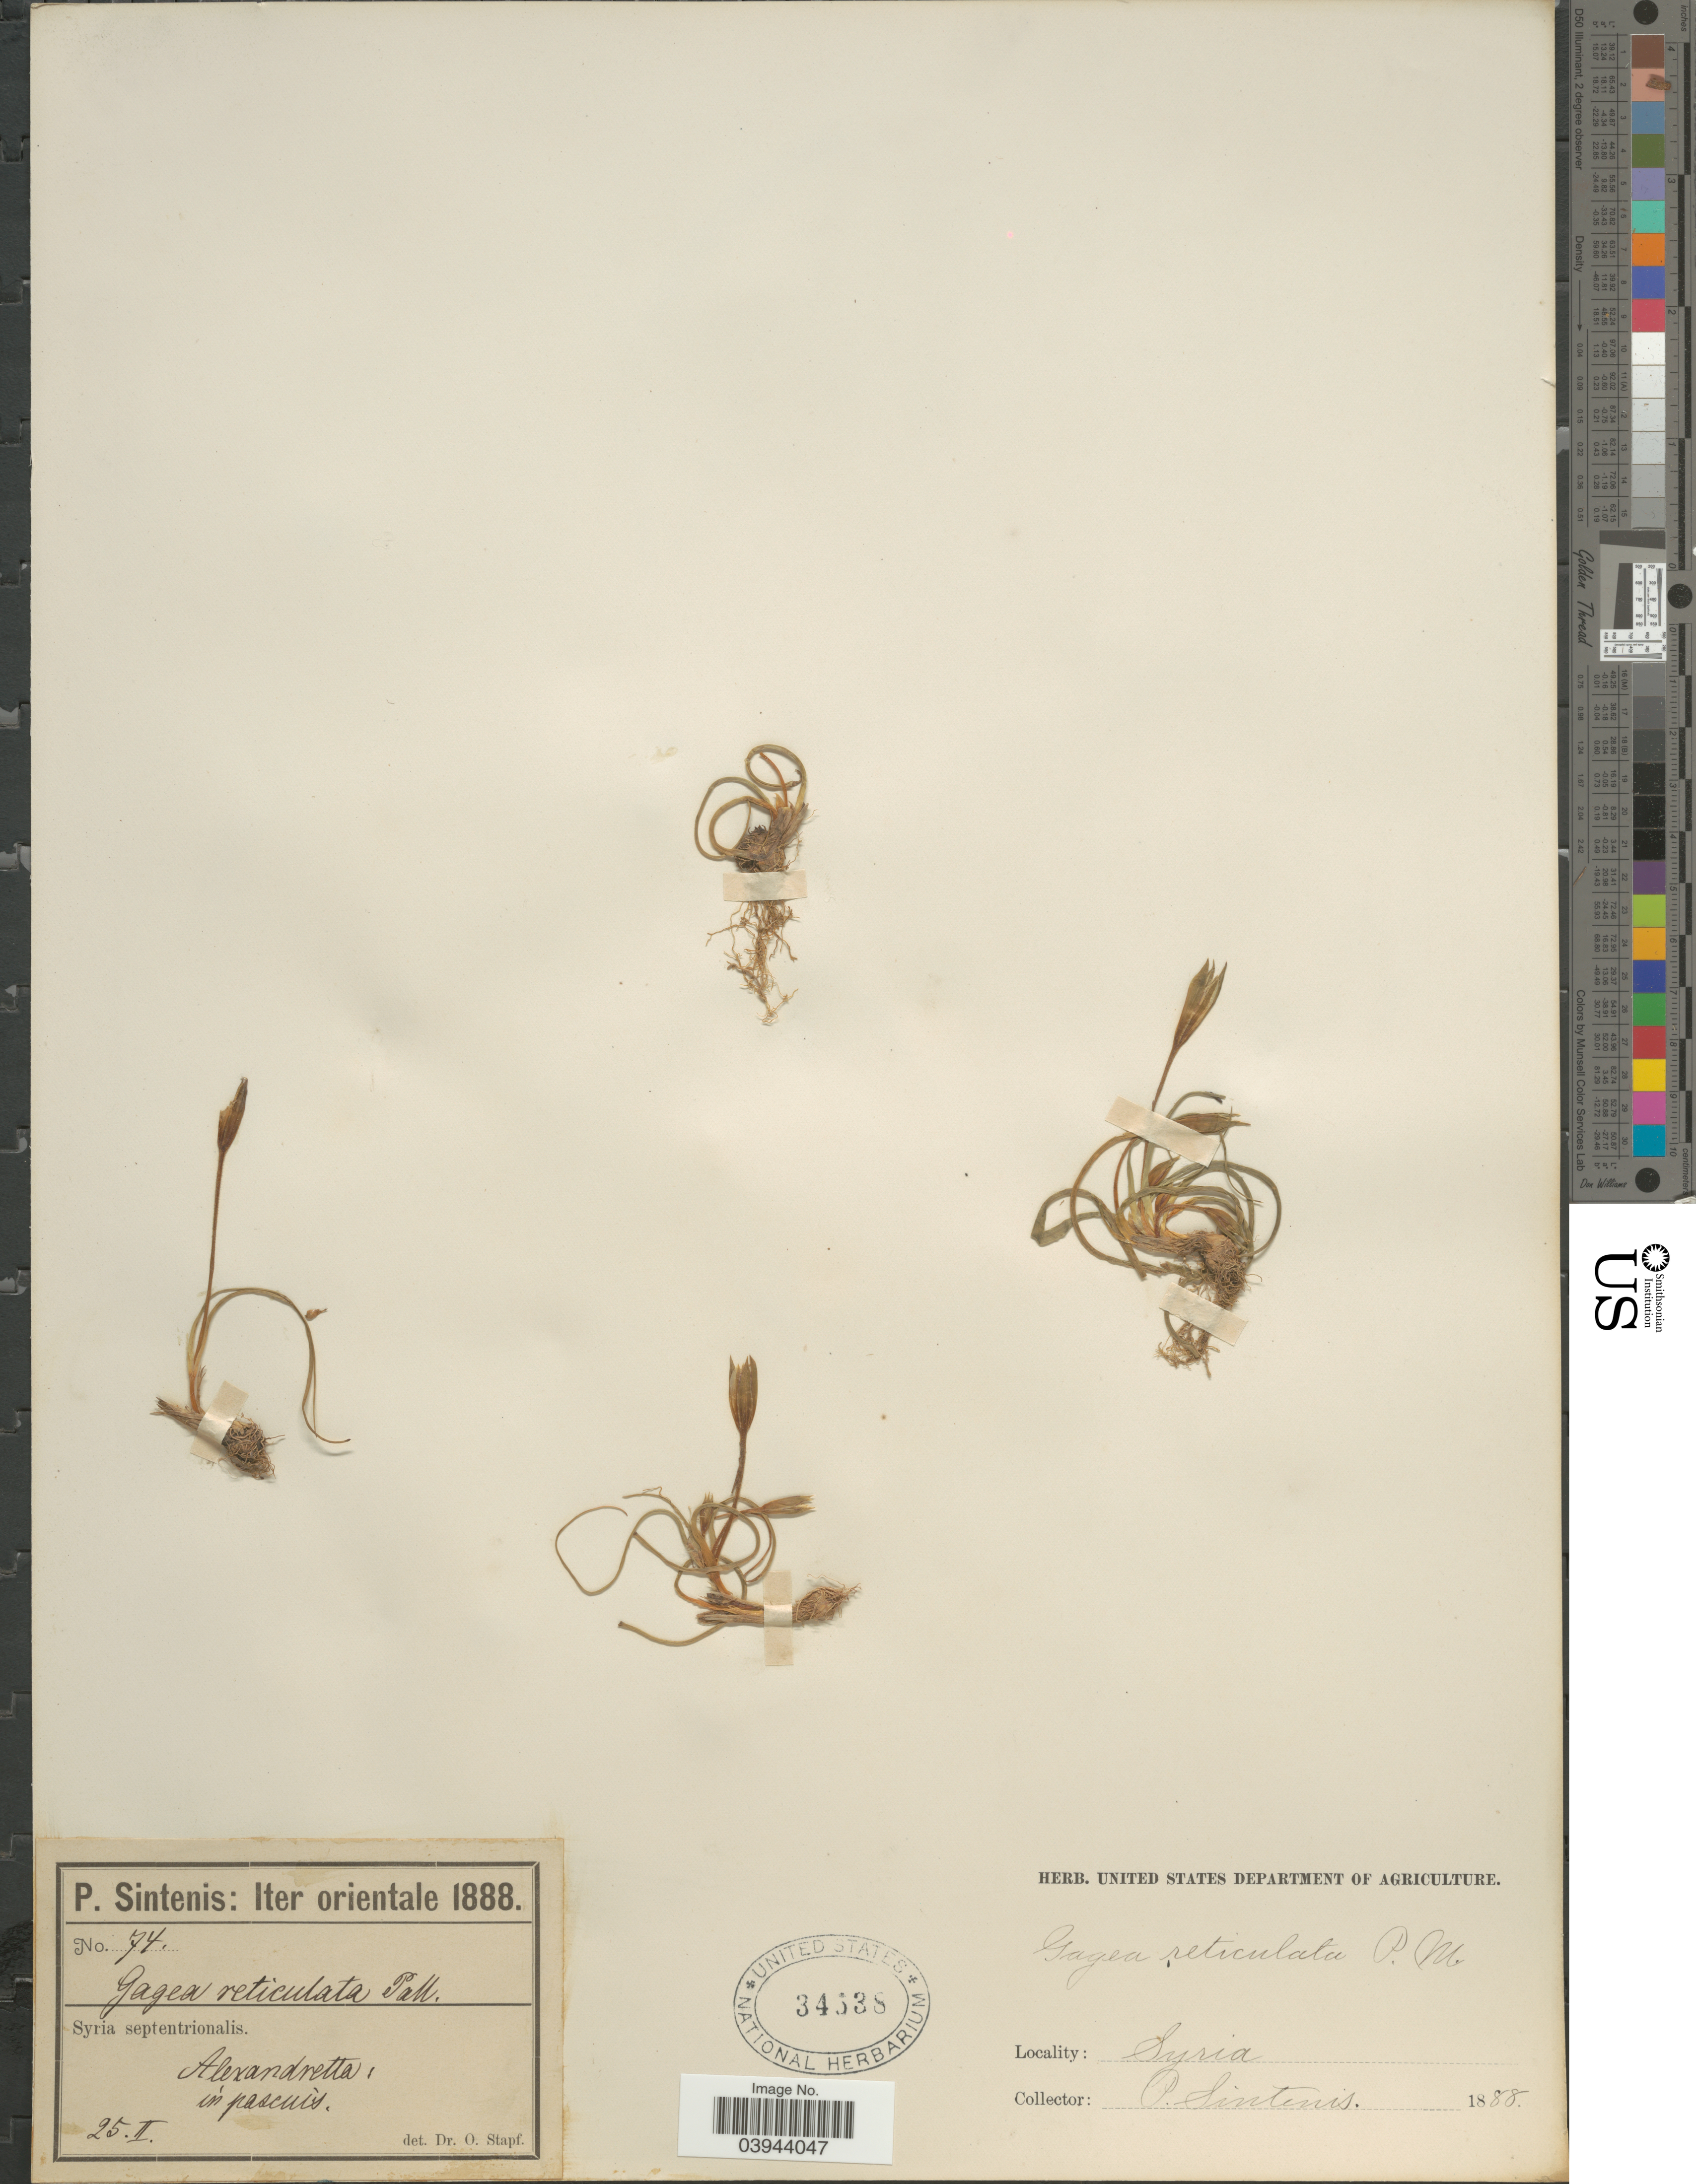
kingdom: Plantae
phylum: Tracheophyta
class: Liliopsida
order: Liliales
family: Liliaceae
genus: Gagea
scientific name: Gagea reticulata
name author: (Pall.) Schult. & Schult. f.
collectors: P. Sintenis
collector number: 74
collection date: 1888-02-25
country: Turkey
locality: Iter orientale. Syria septentrionalis. Alexandretta.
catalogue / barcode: US 34538